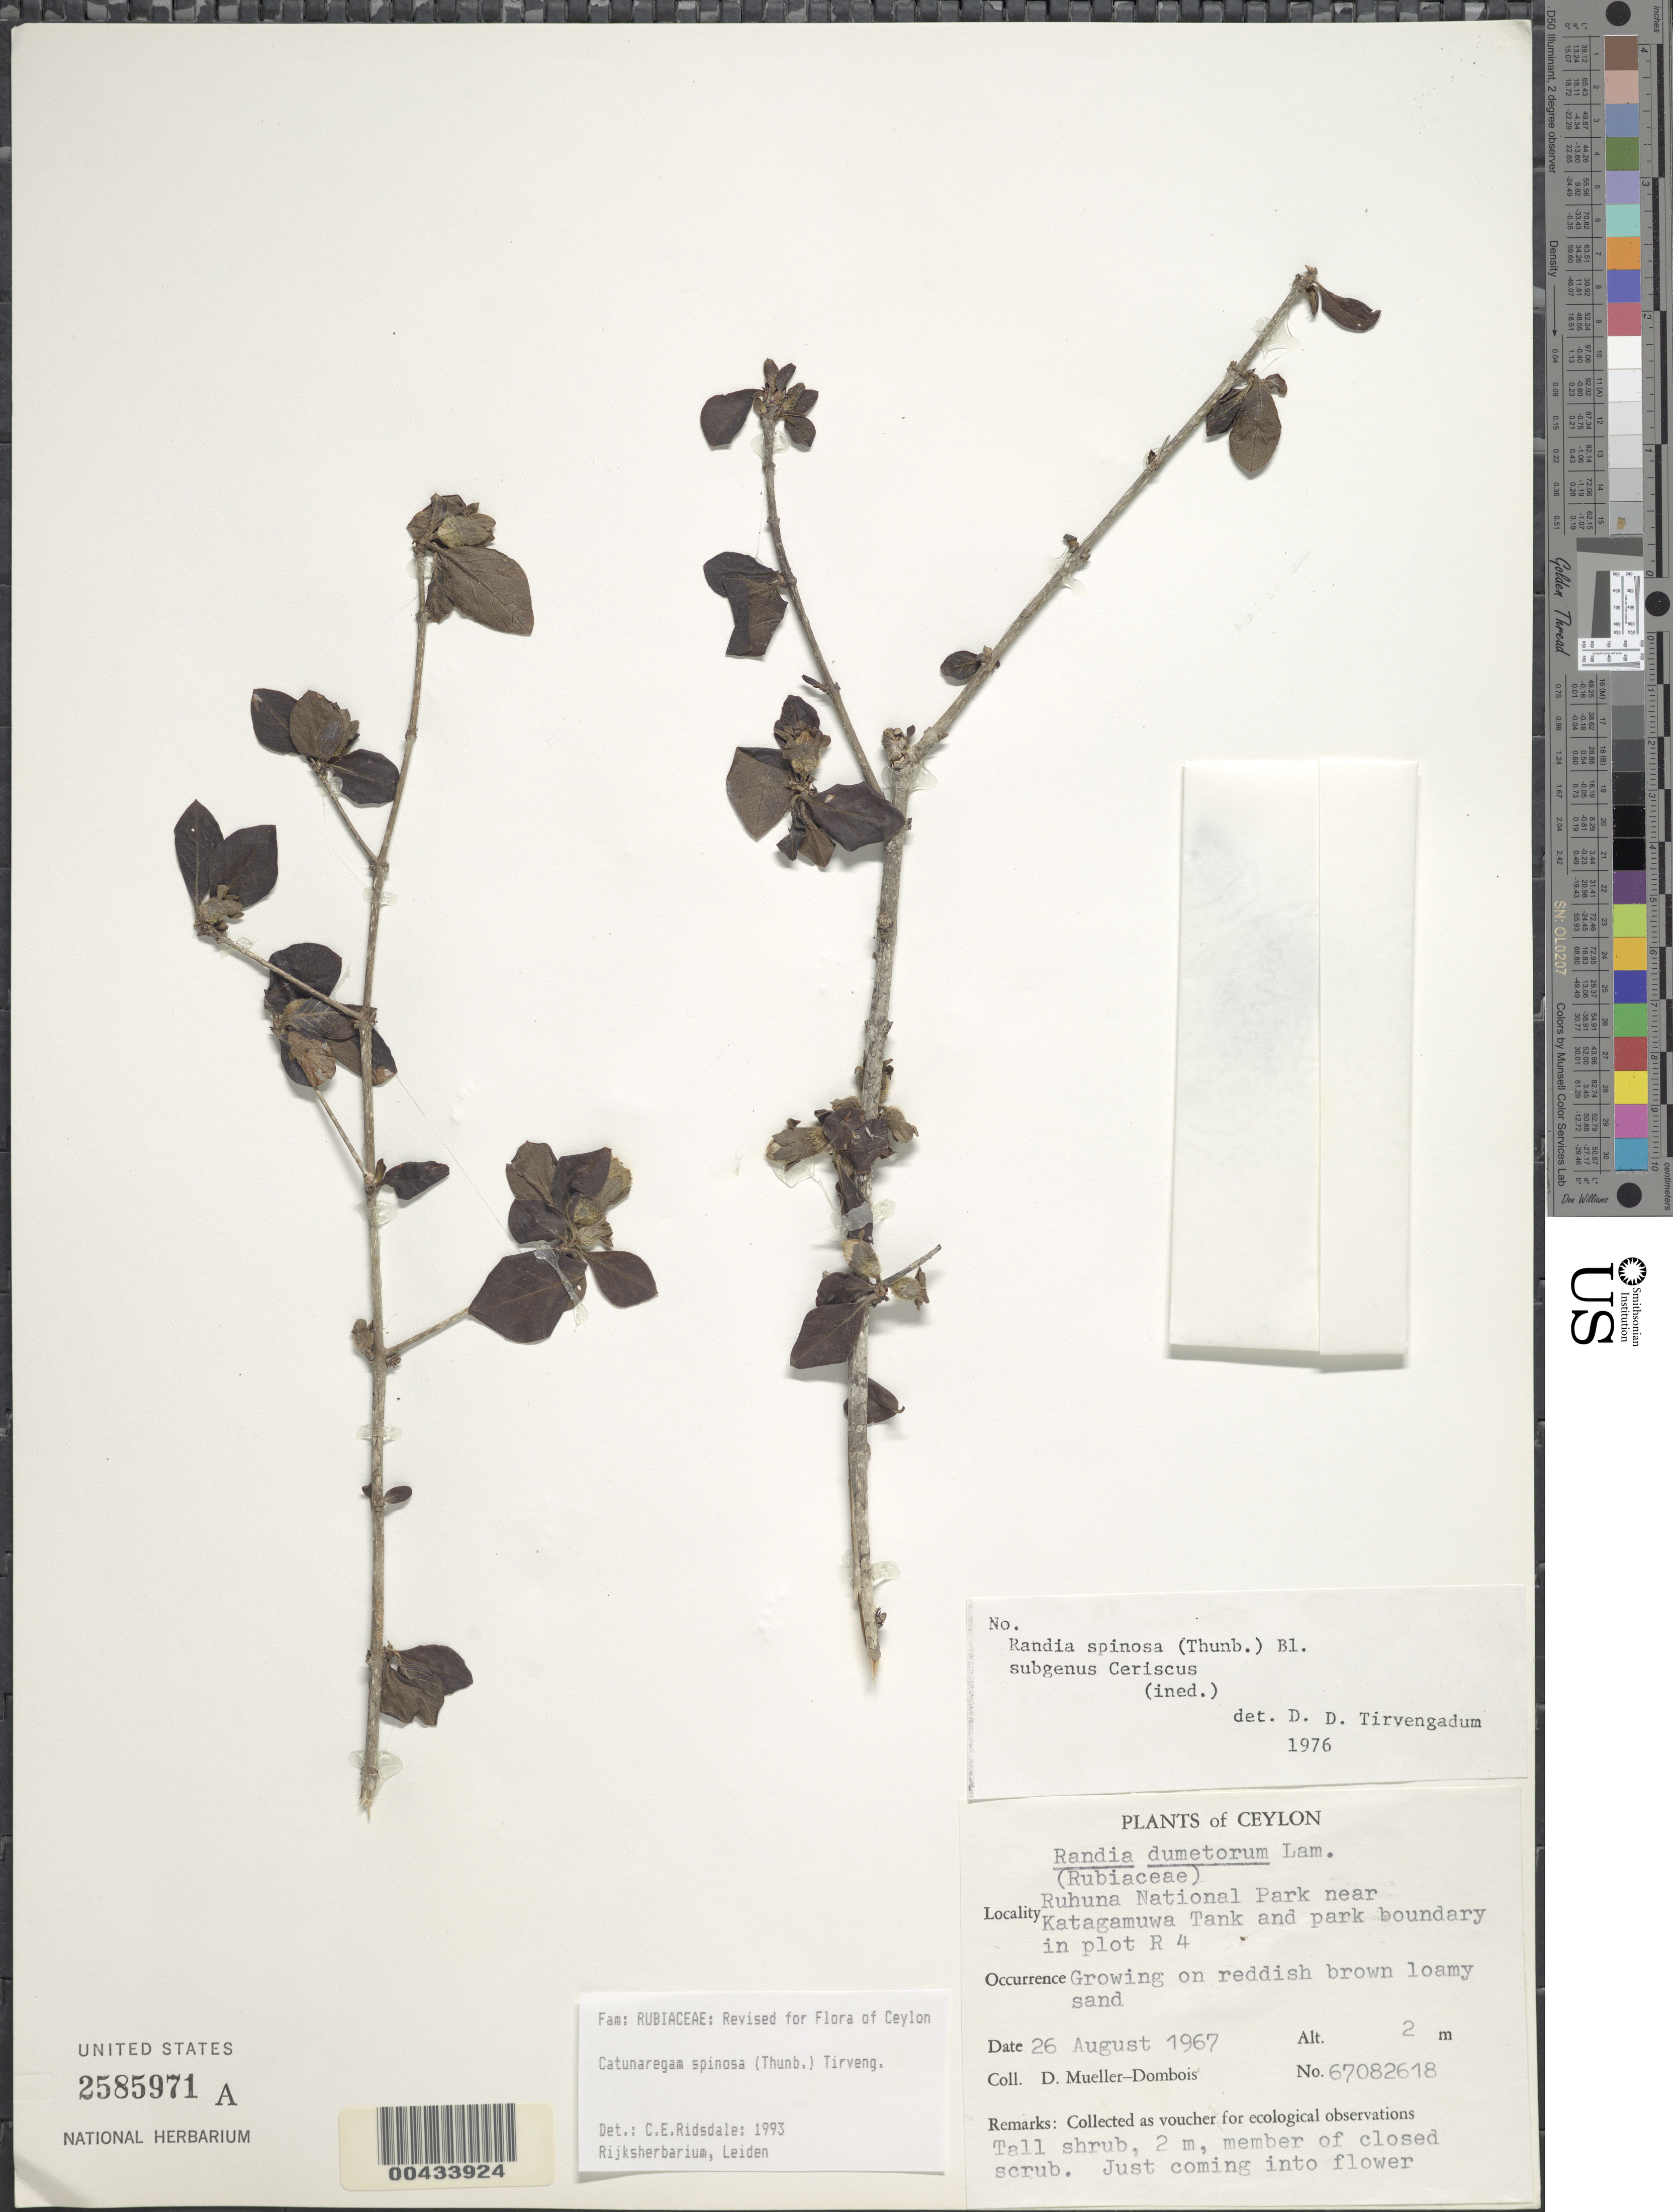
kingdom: Plantae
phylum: Tracheophyta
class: Magnoliopsida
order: Gentianales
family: Rubiaceae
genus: Catunaregam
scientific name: Catunaregam spinosa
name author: (Thunb.) Tirveng.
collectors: D. Mueller-Dombois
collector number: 67082618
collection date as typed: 26 Aug 1967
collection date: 1967-08-26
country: Sri Lanka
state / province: Southern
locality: Ruhuna Natl Park near Katagamuwa Tank and park boundary in plot R4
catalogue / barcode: US 2585971A